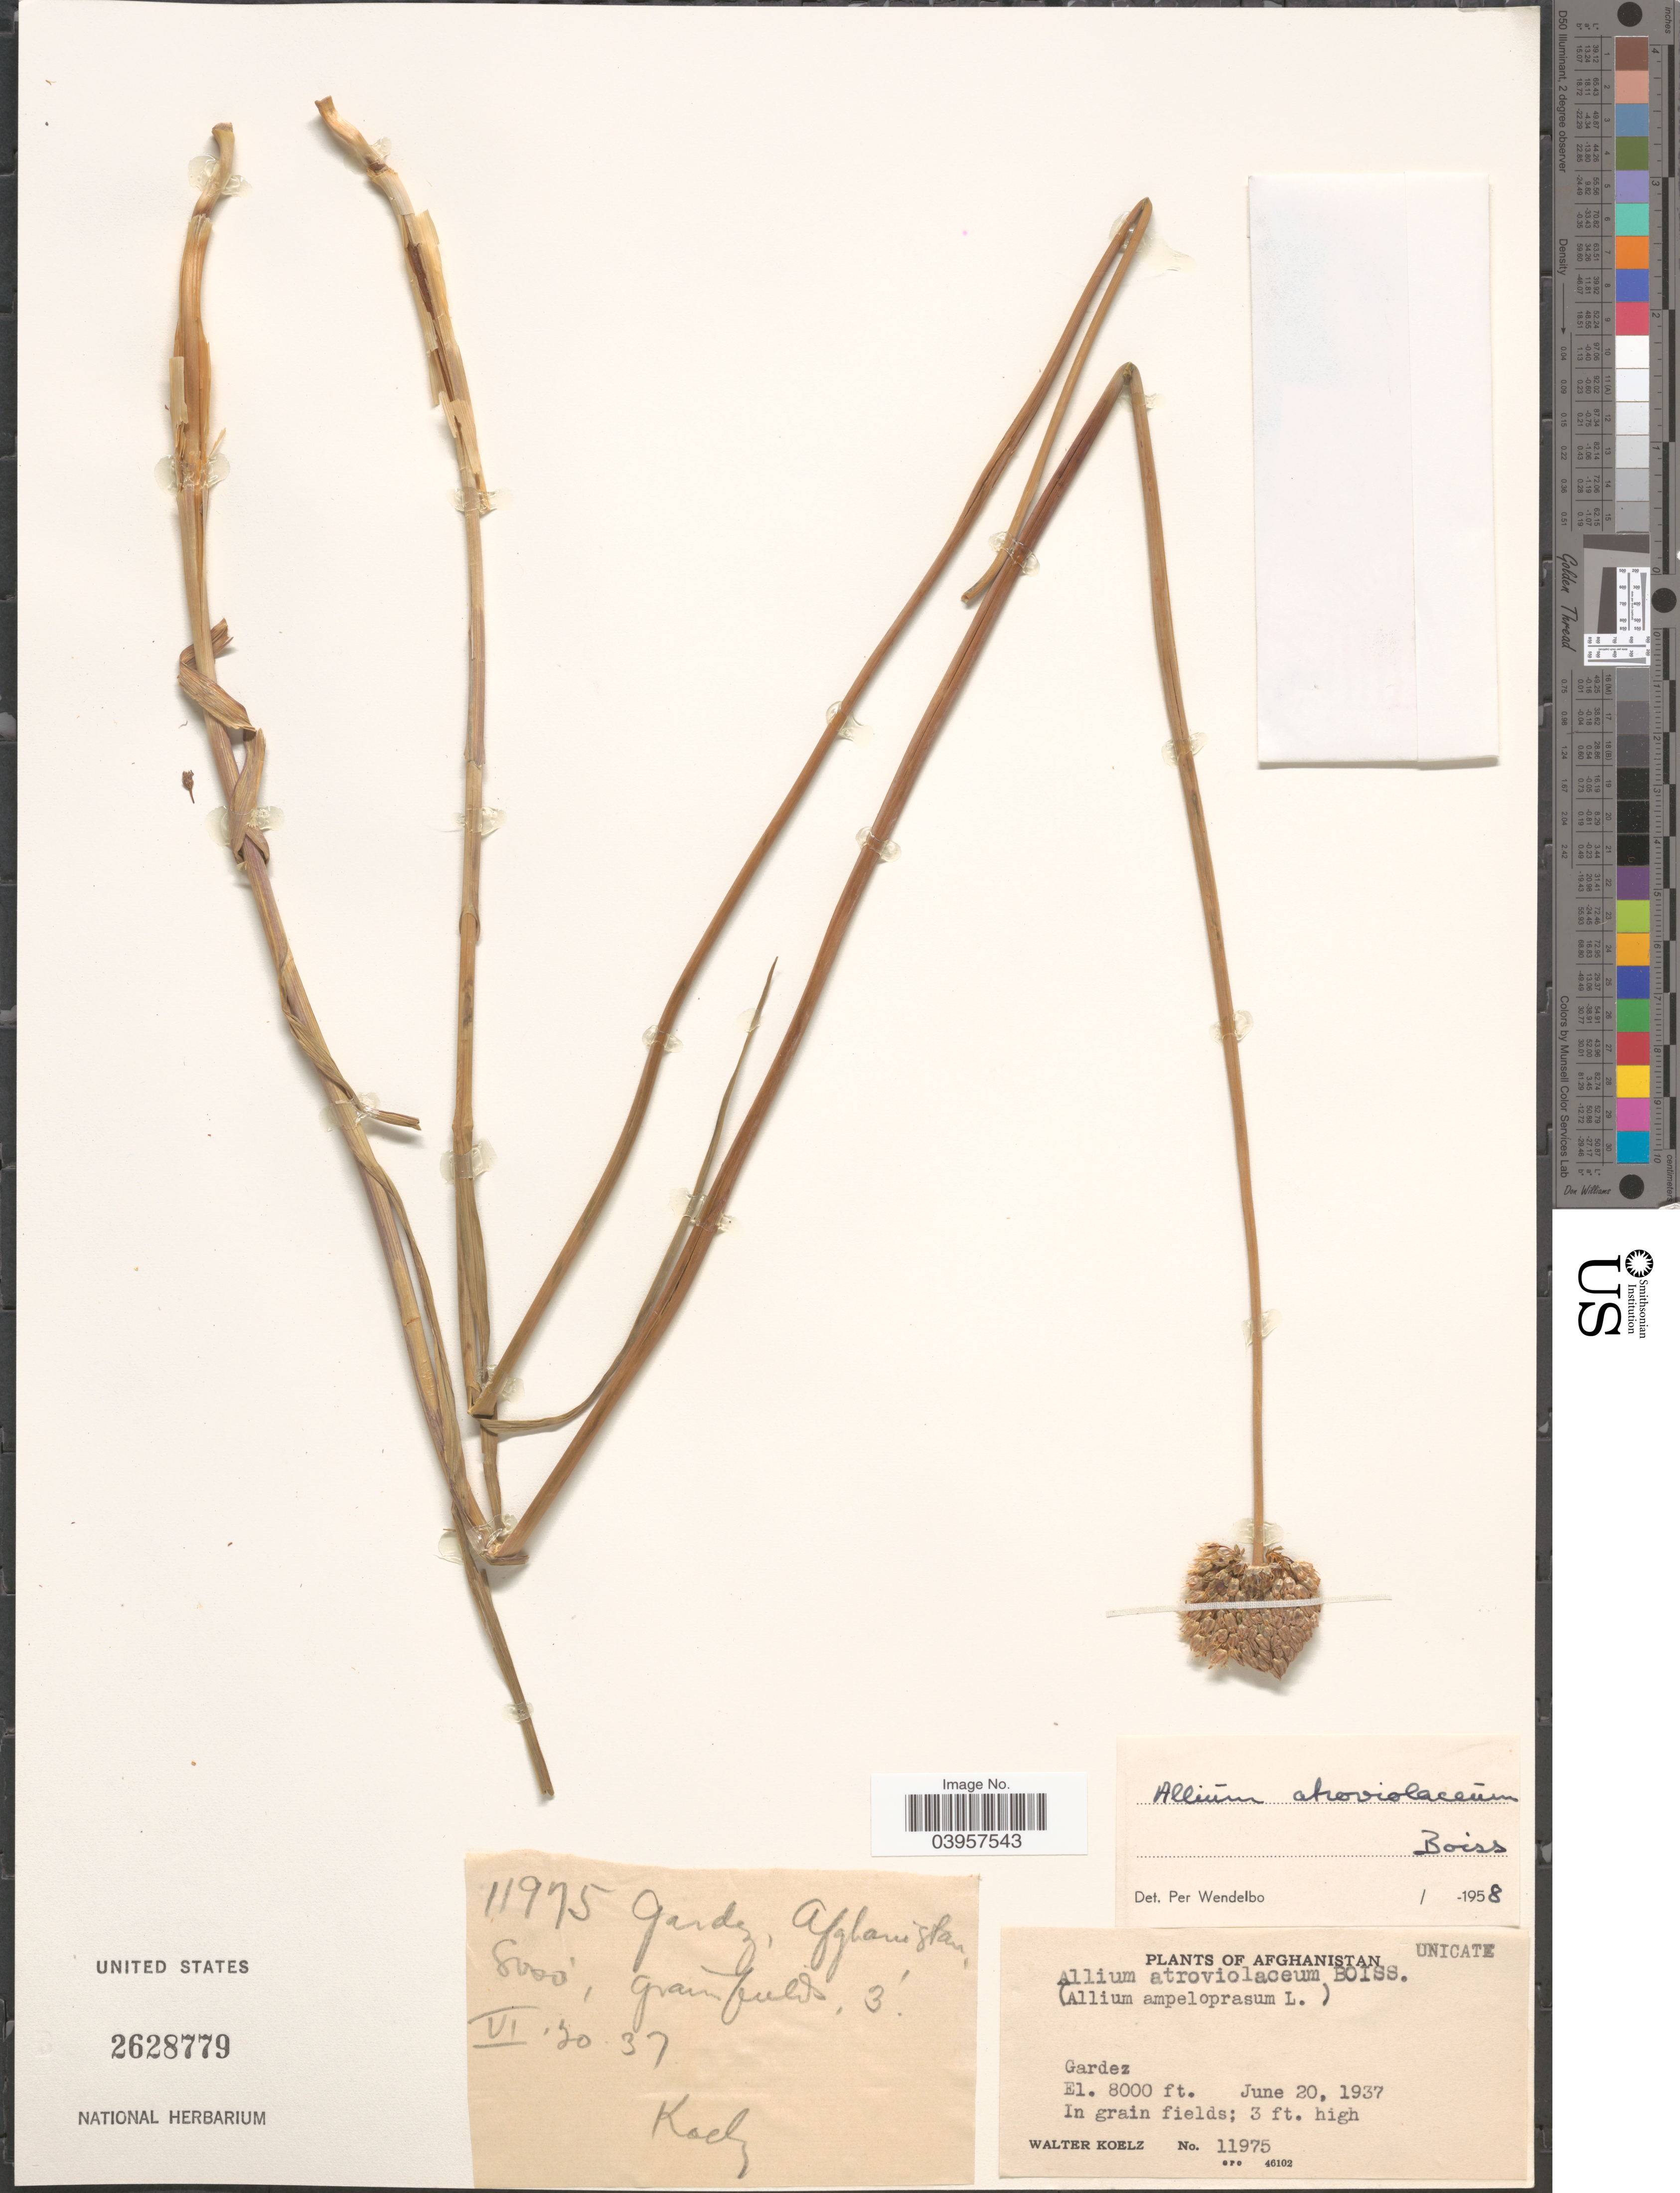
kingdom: Plantae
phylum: Tracheophyta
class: Liliopsida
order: Asparagales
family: Amaryllidaceae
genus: Allium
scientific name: Allium atroviolaceum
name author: Boiss.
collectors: W. N. Koelz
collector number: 11975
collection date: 1937-06-20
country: Afghanistan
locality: Gardez.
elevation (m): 2438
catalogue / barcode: US 2628779